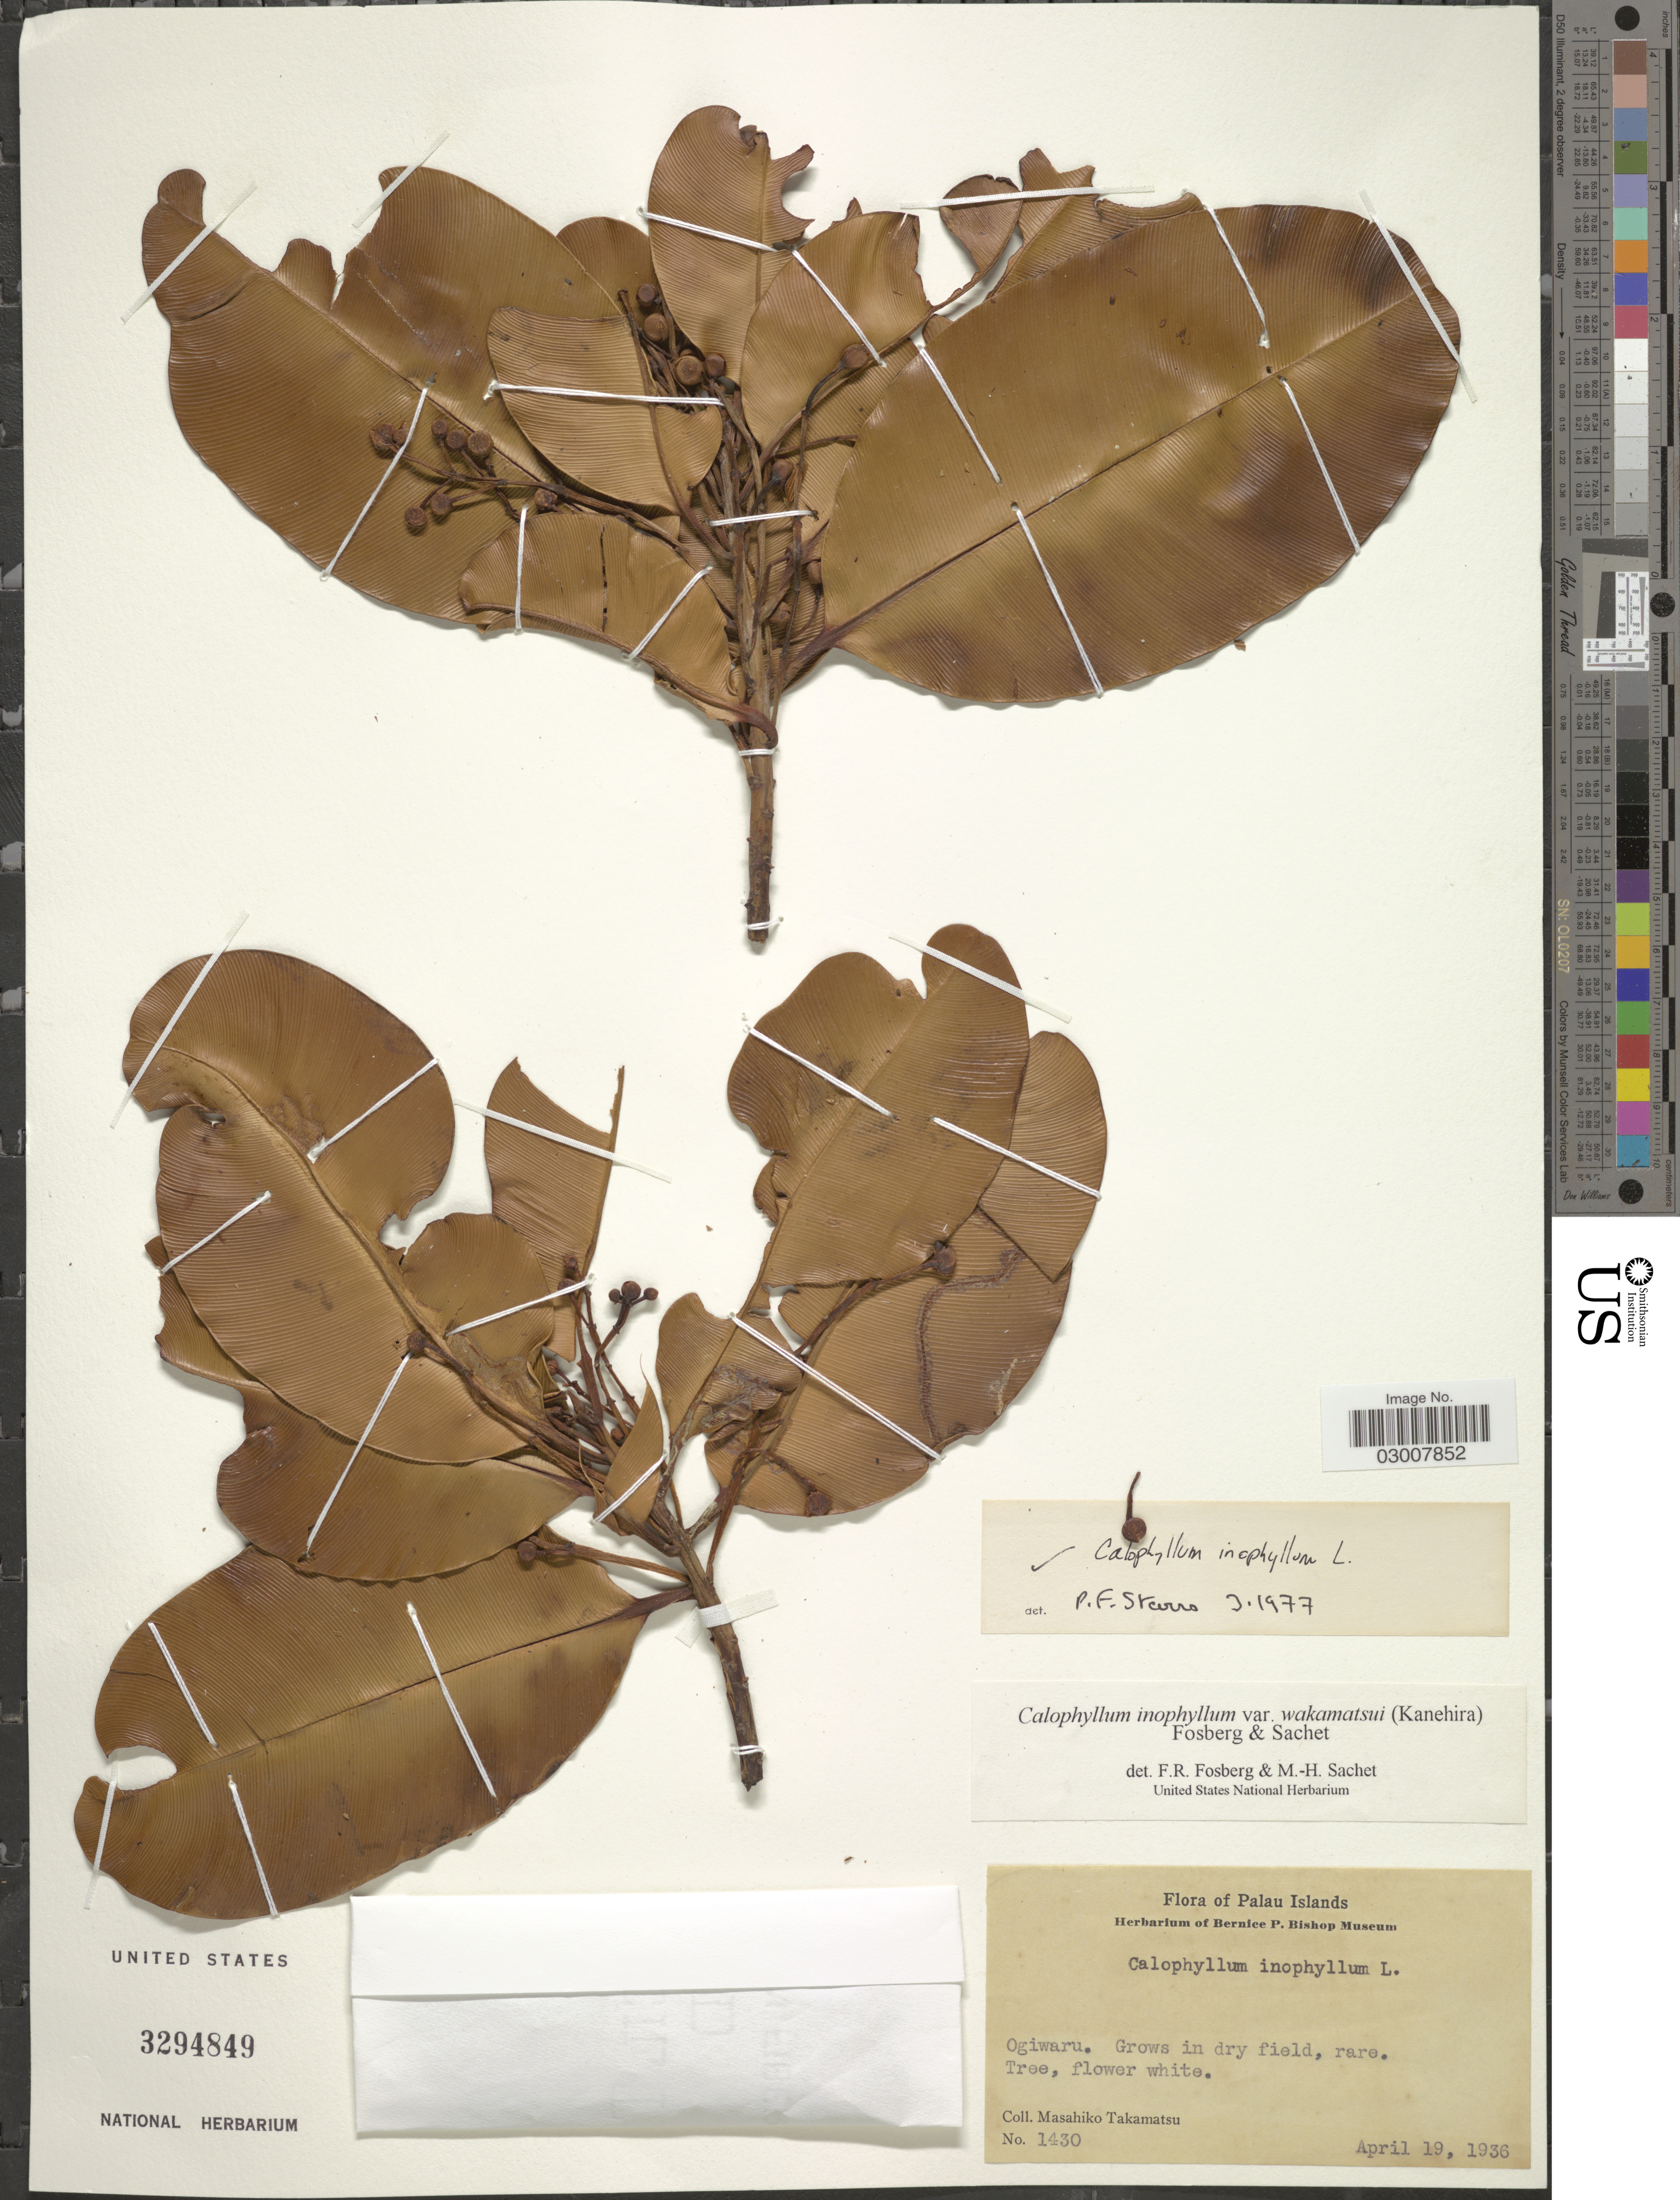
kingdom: Plantae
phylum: Tracheophyta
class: Magnoliopsida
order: Malpighiales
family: Calophyllaceae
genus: Calophyllum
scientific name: Calophyllum inophyllum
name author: L.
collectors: M. Takamatsu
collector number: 1430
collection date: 1936-04-19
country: Palau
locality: Palau Islands. Ogiwaru.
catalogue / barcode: US 3294849